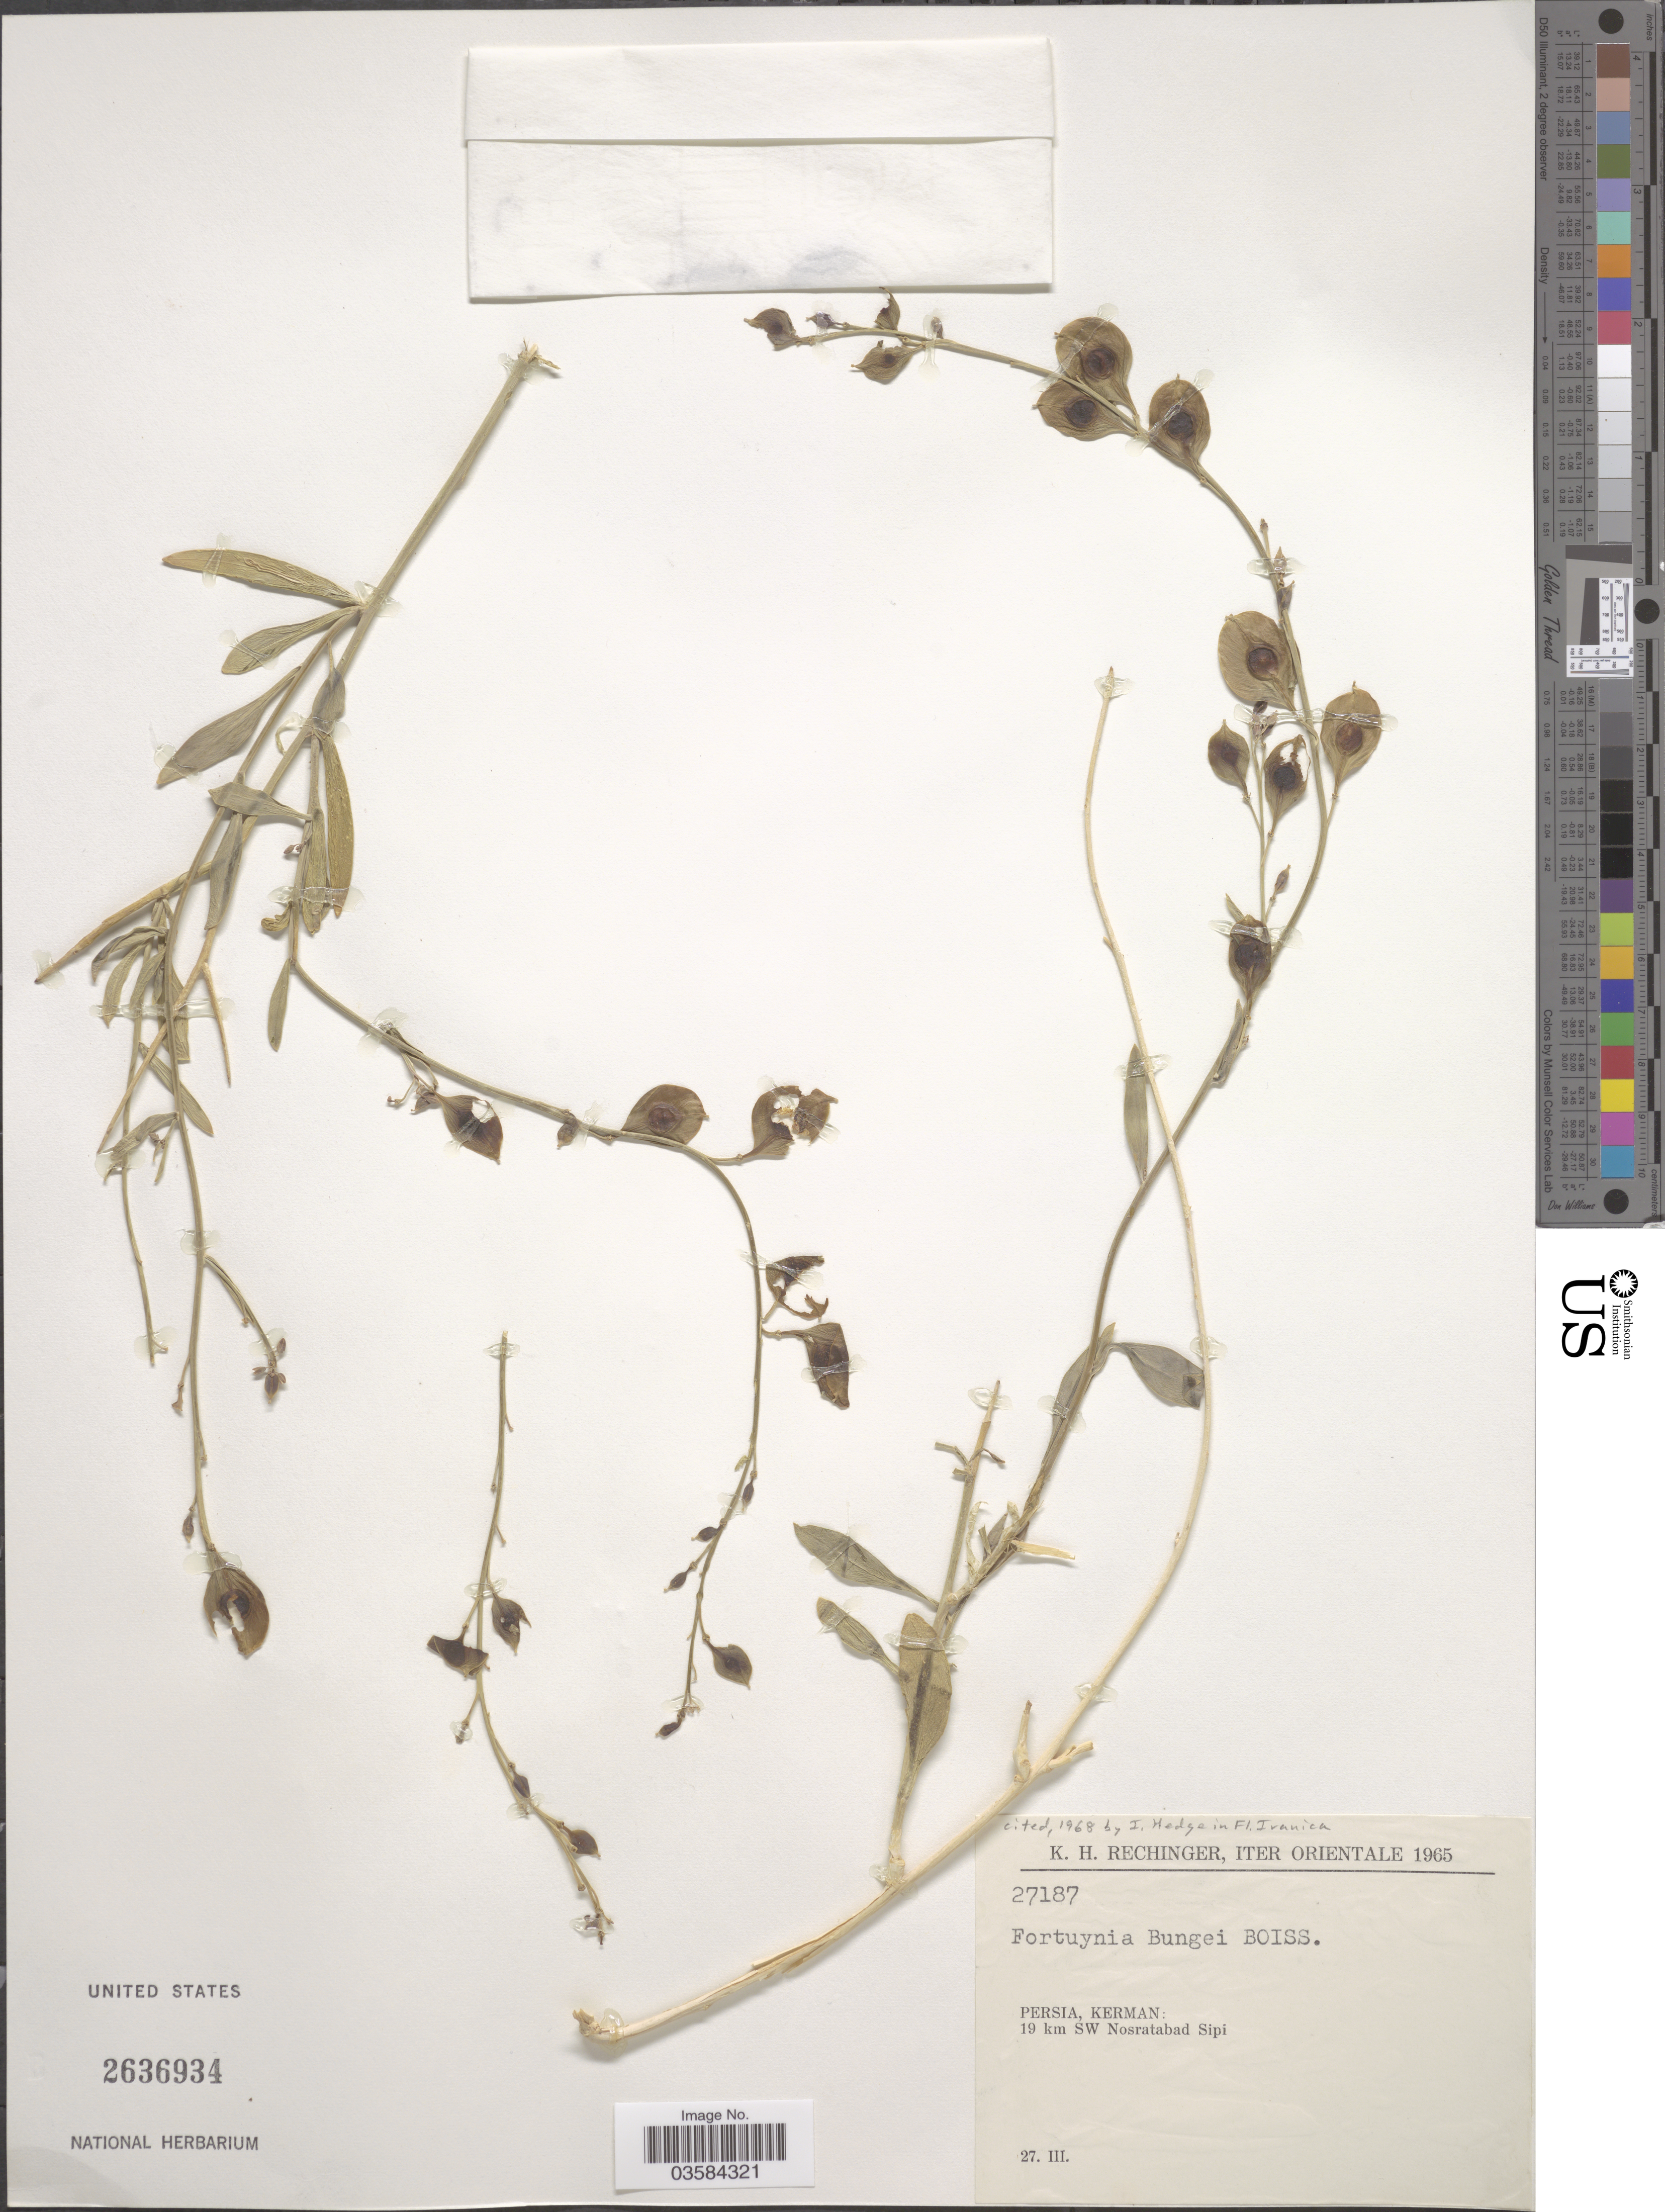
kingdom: Plantae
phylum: Tracheophyta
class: Magnoliopsida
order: Brassicales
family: Brassicaceae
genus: Fortuynia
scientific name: Fortuynia bungei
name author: Boiss.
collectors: K. H. Rechinger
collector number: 27187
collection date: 1965-03-27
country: Iran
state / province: Kerman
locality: Iter Orientale. Persia. 19 km SW Nosratabad Sipi.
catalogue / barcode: US 2636934